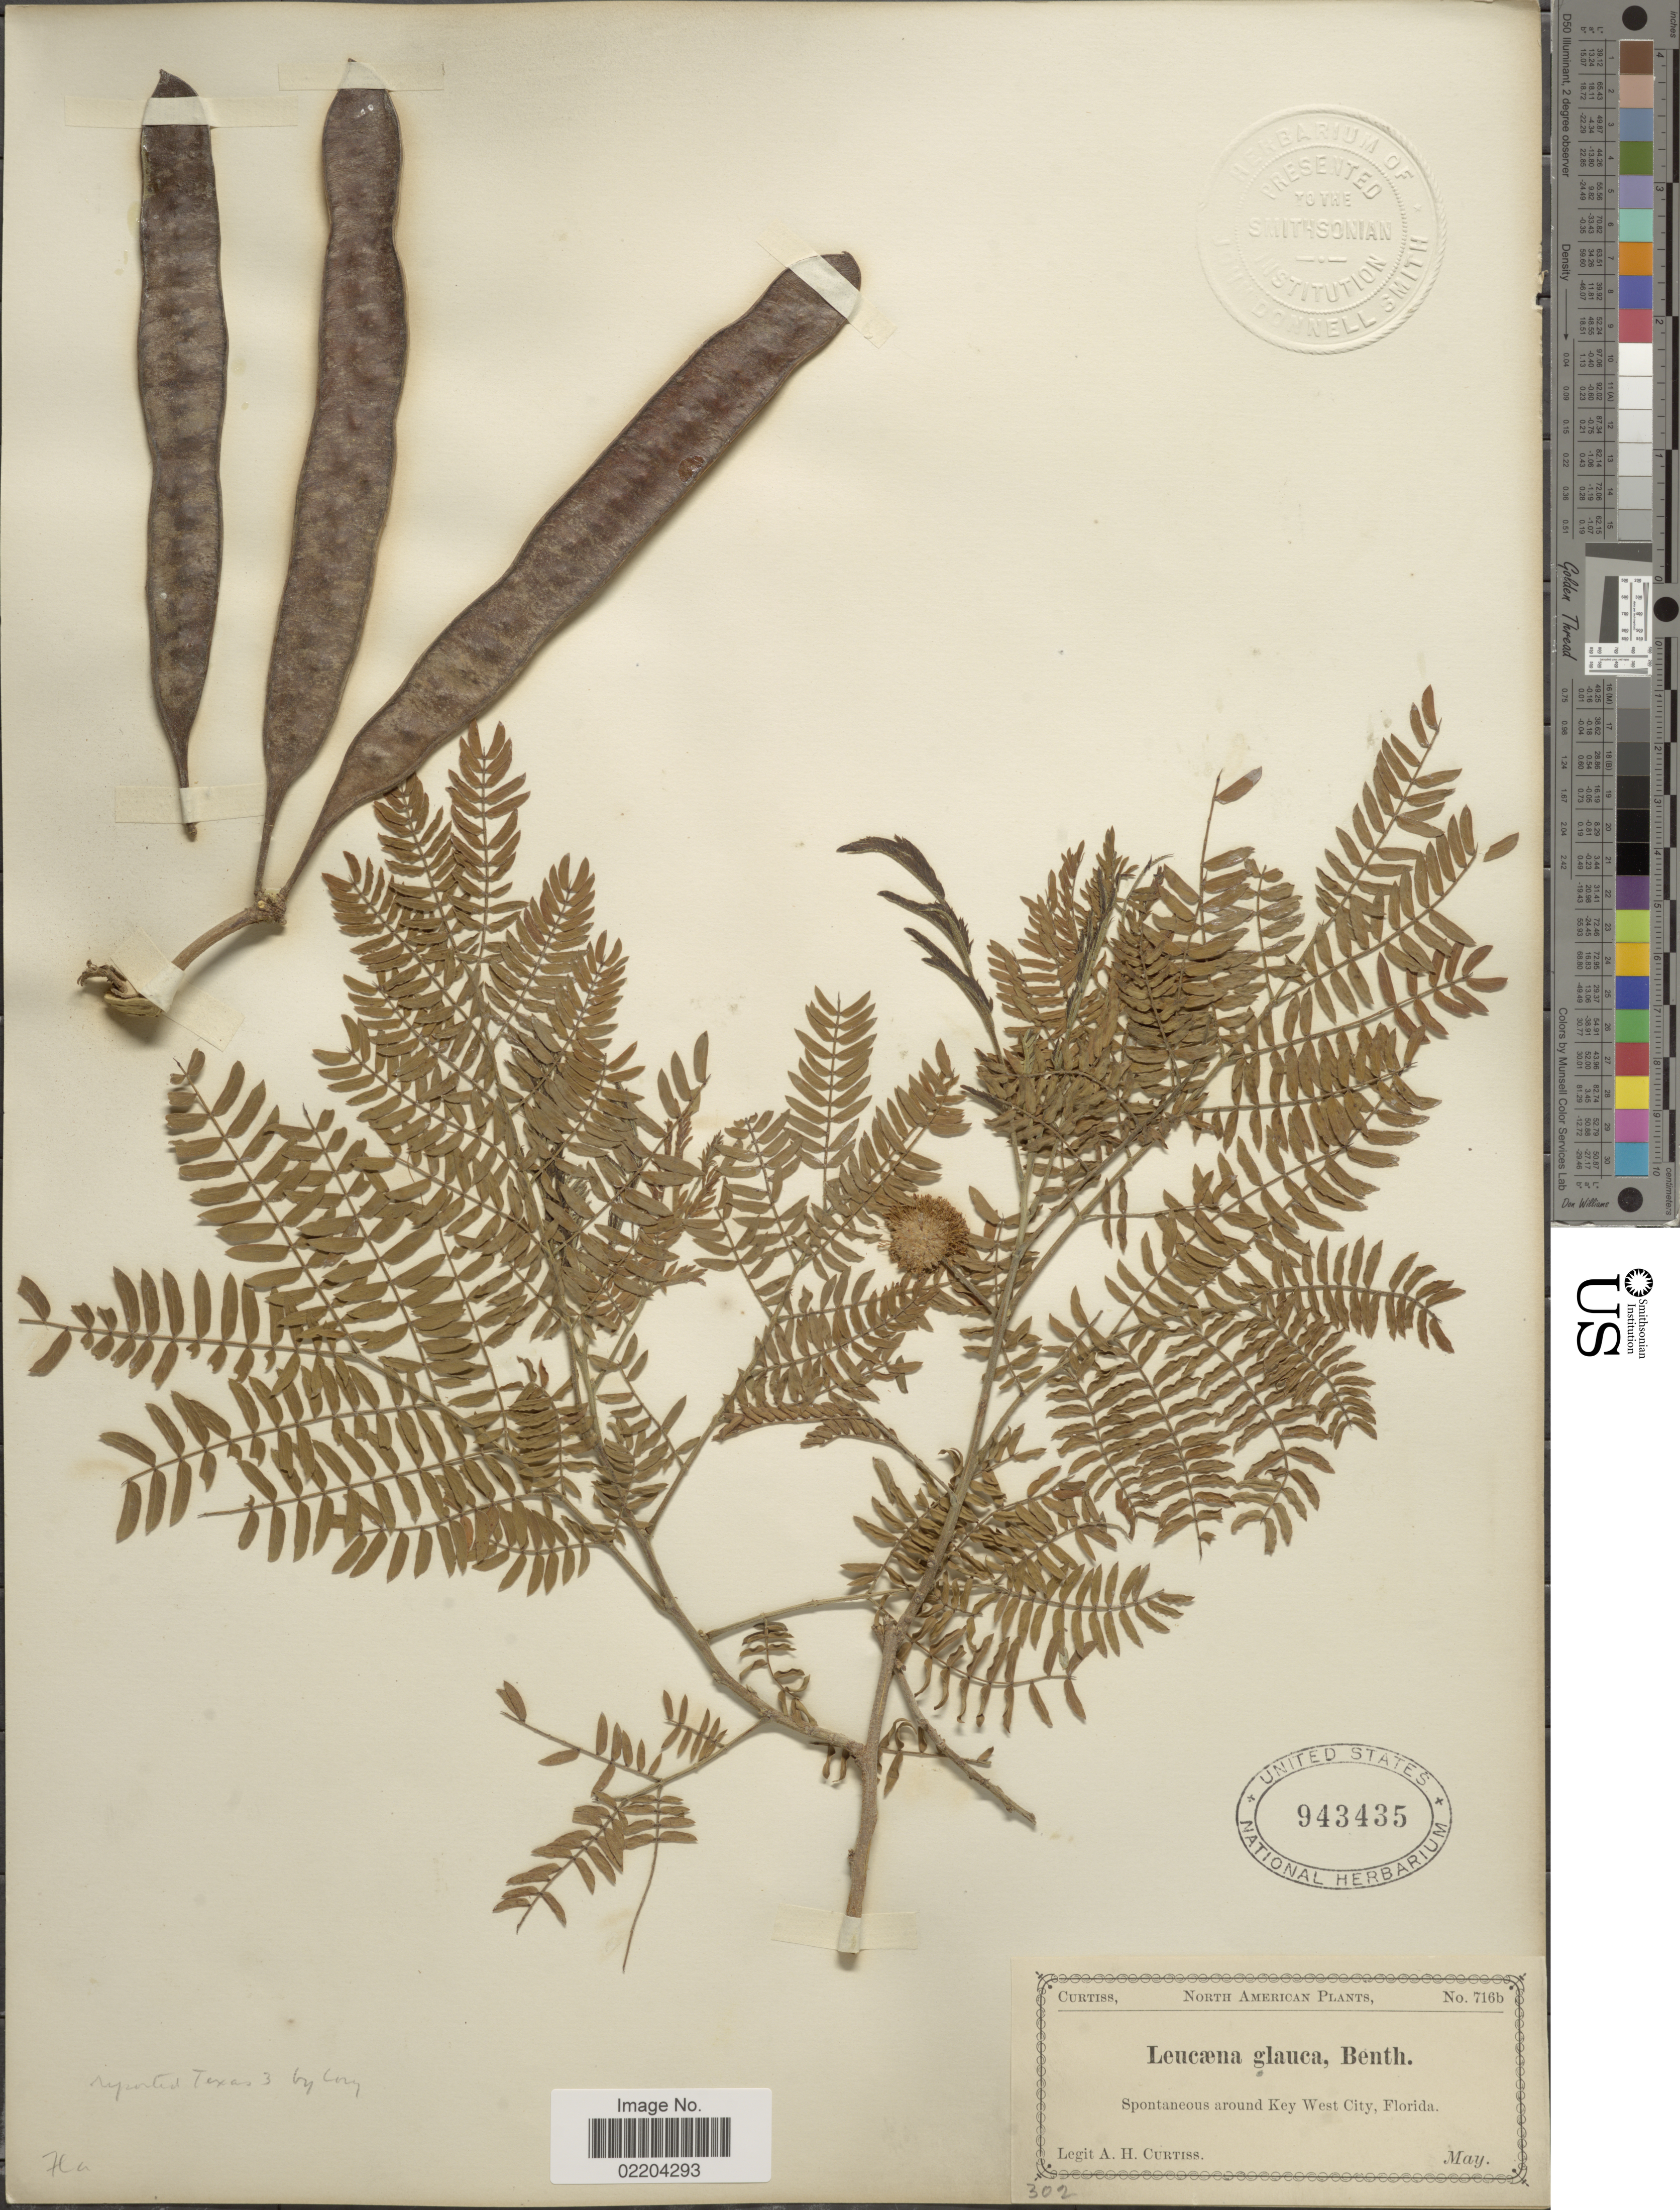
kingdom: Plantae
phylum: Tracheophyta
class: Magnoliopsida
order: Fabales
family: Fabaceae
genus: Leucaena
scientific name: Leucaena glauca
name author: (L.) Benth.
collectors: A. H. Curtiss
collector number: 716b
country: United States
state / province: Florida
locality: Key West City, Florida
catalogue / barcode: US 943435